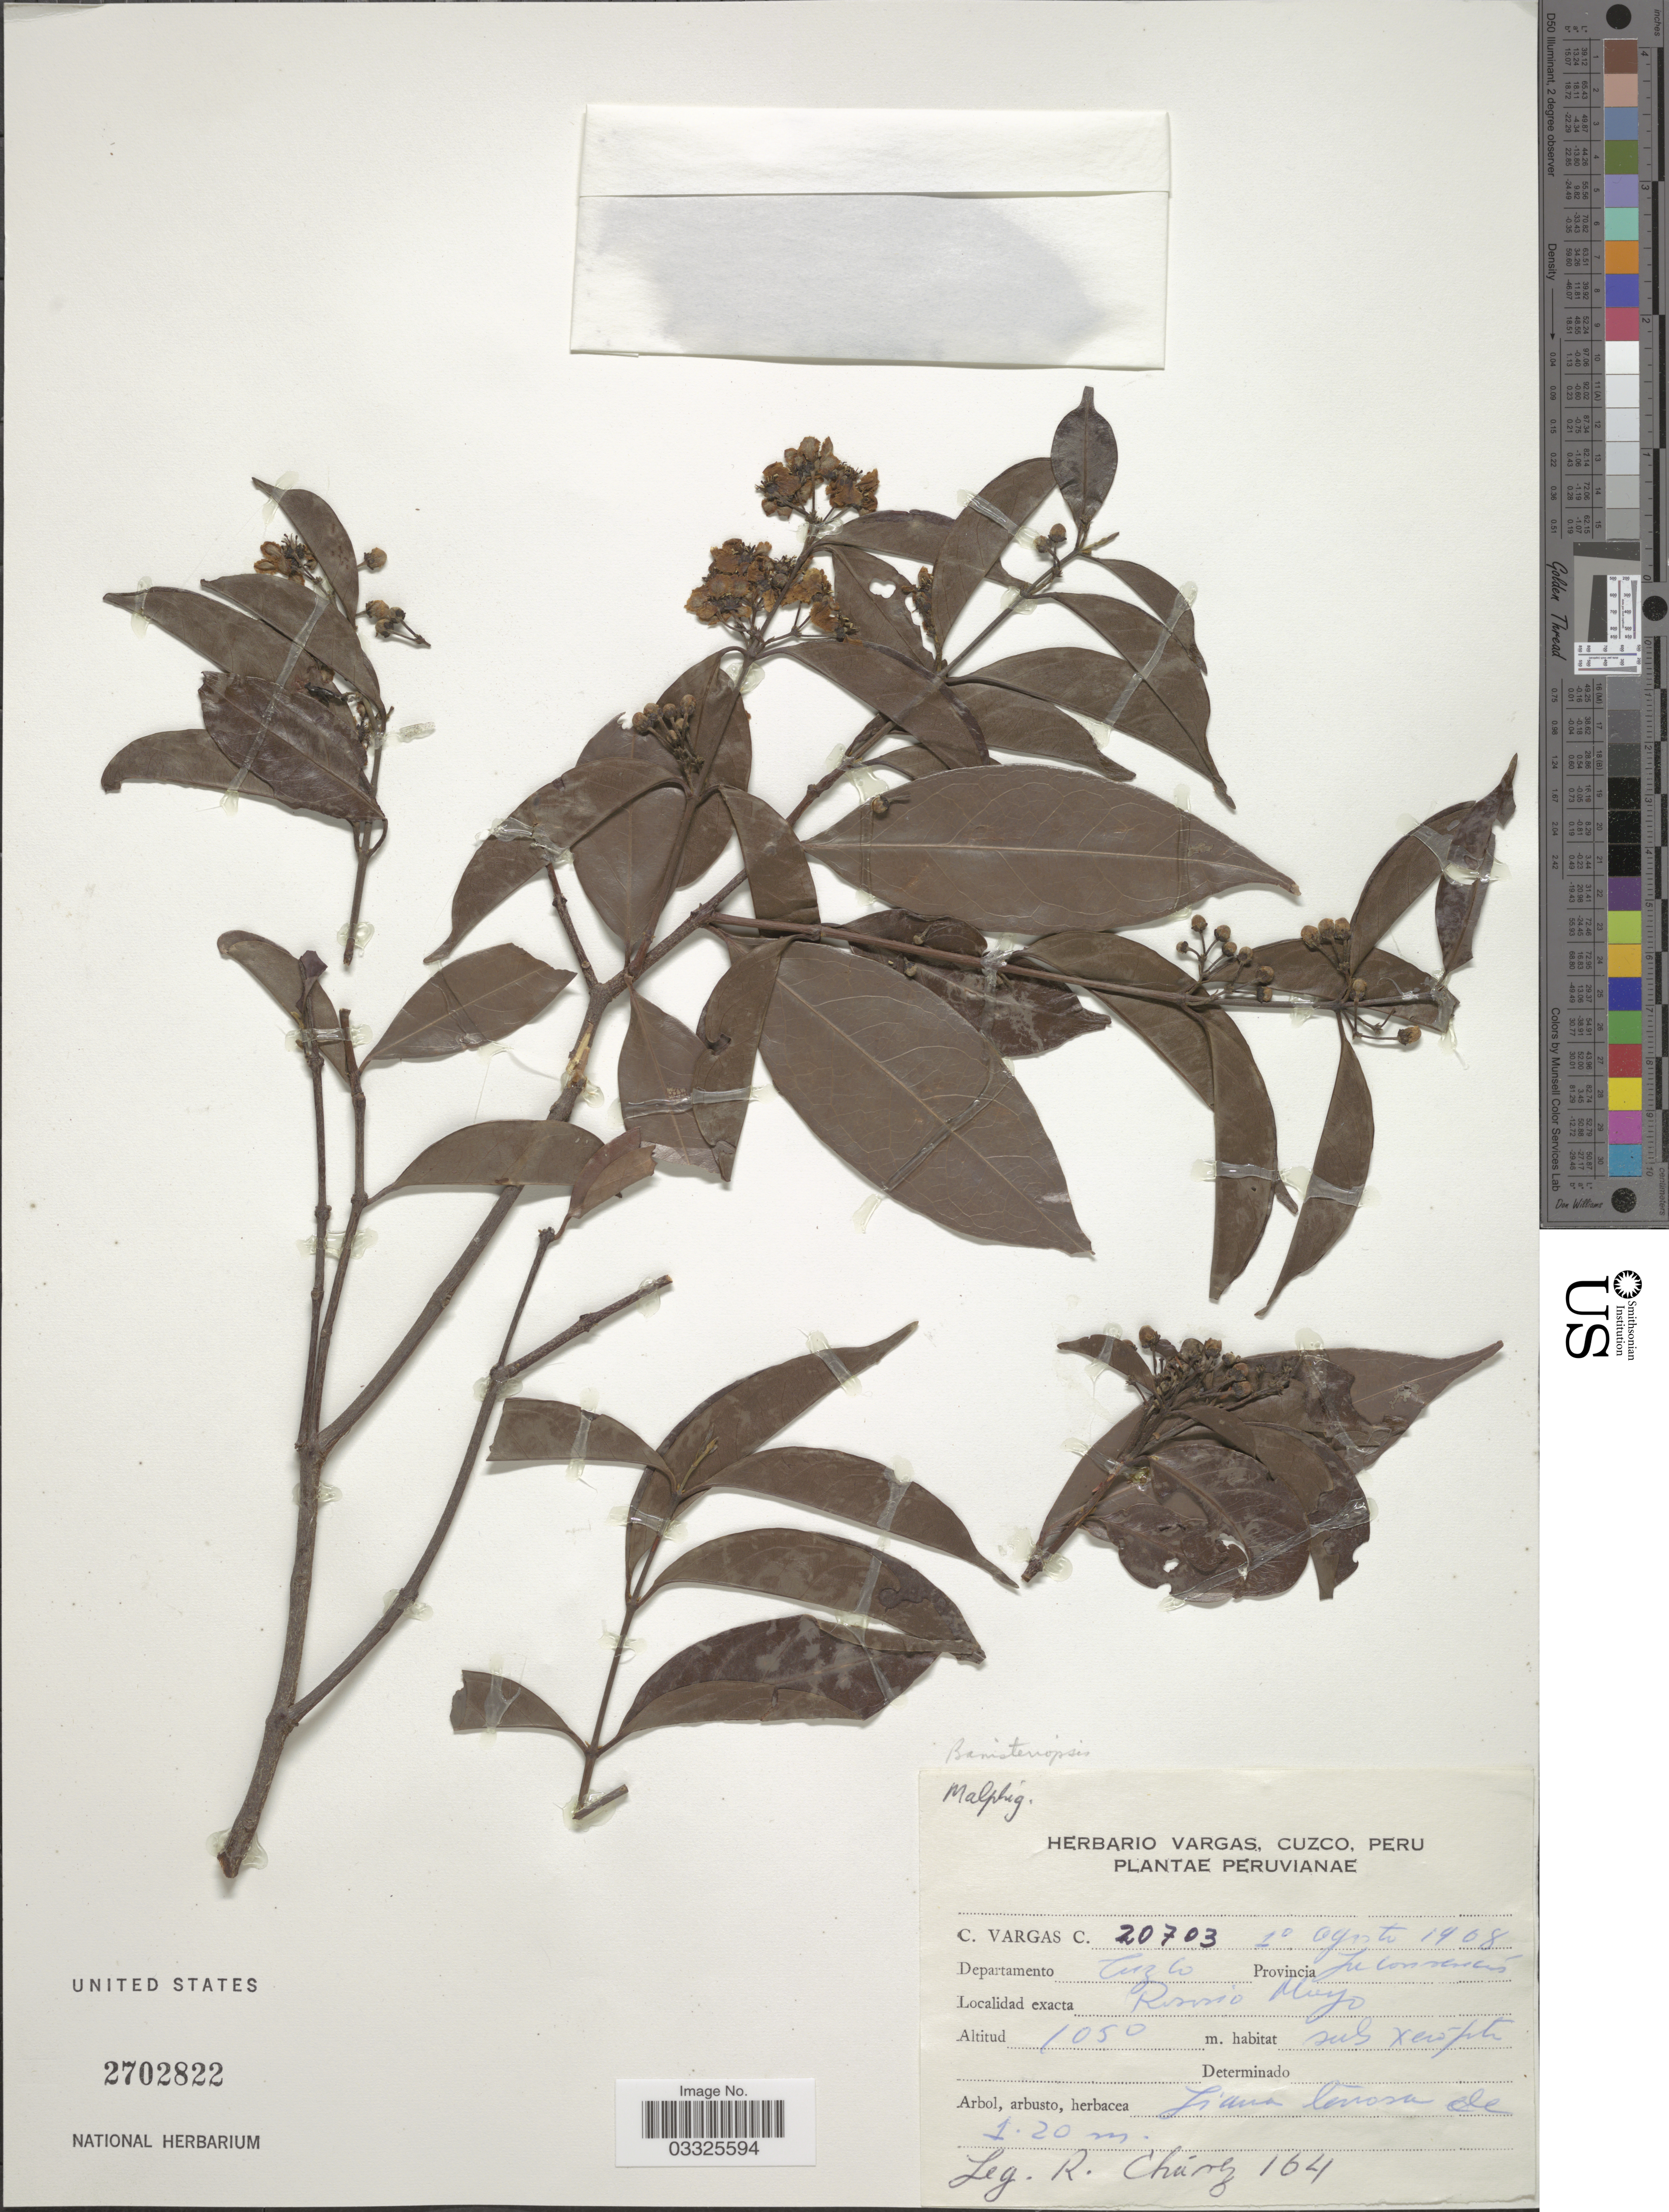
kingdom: Plantae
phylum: Tracheophyta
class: Magnoliopsida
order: Malpighiales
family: Malpighiaceae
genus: Banisteriopsis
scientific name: Banisteriopsis sp.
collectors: C. Vargas Calderón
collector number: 20703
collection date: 1908-08-01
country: Peru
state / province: Cusco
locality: Departamento Cuzco, Provincia La Convencion, Rosario Mayo.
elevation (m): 1050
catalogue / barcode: US 2702822